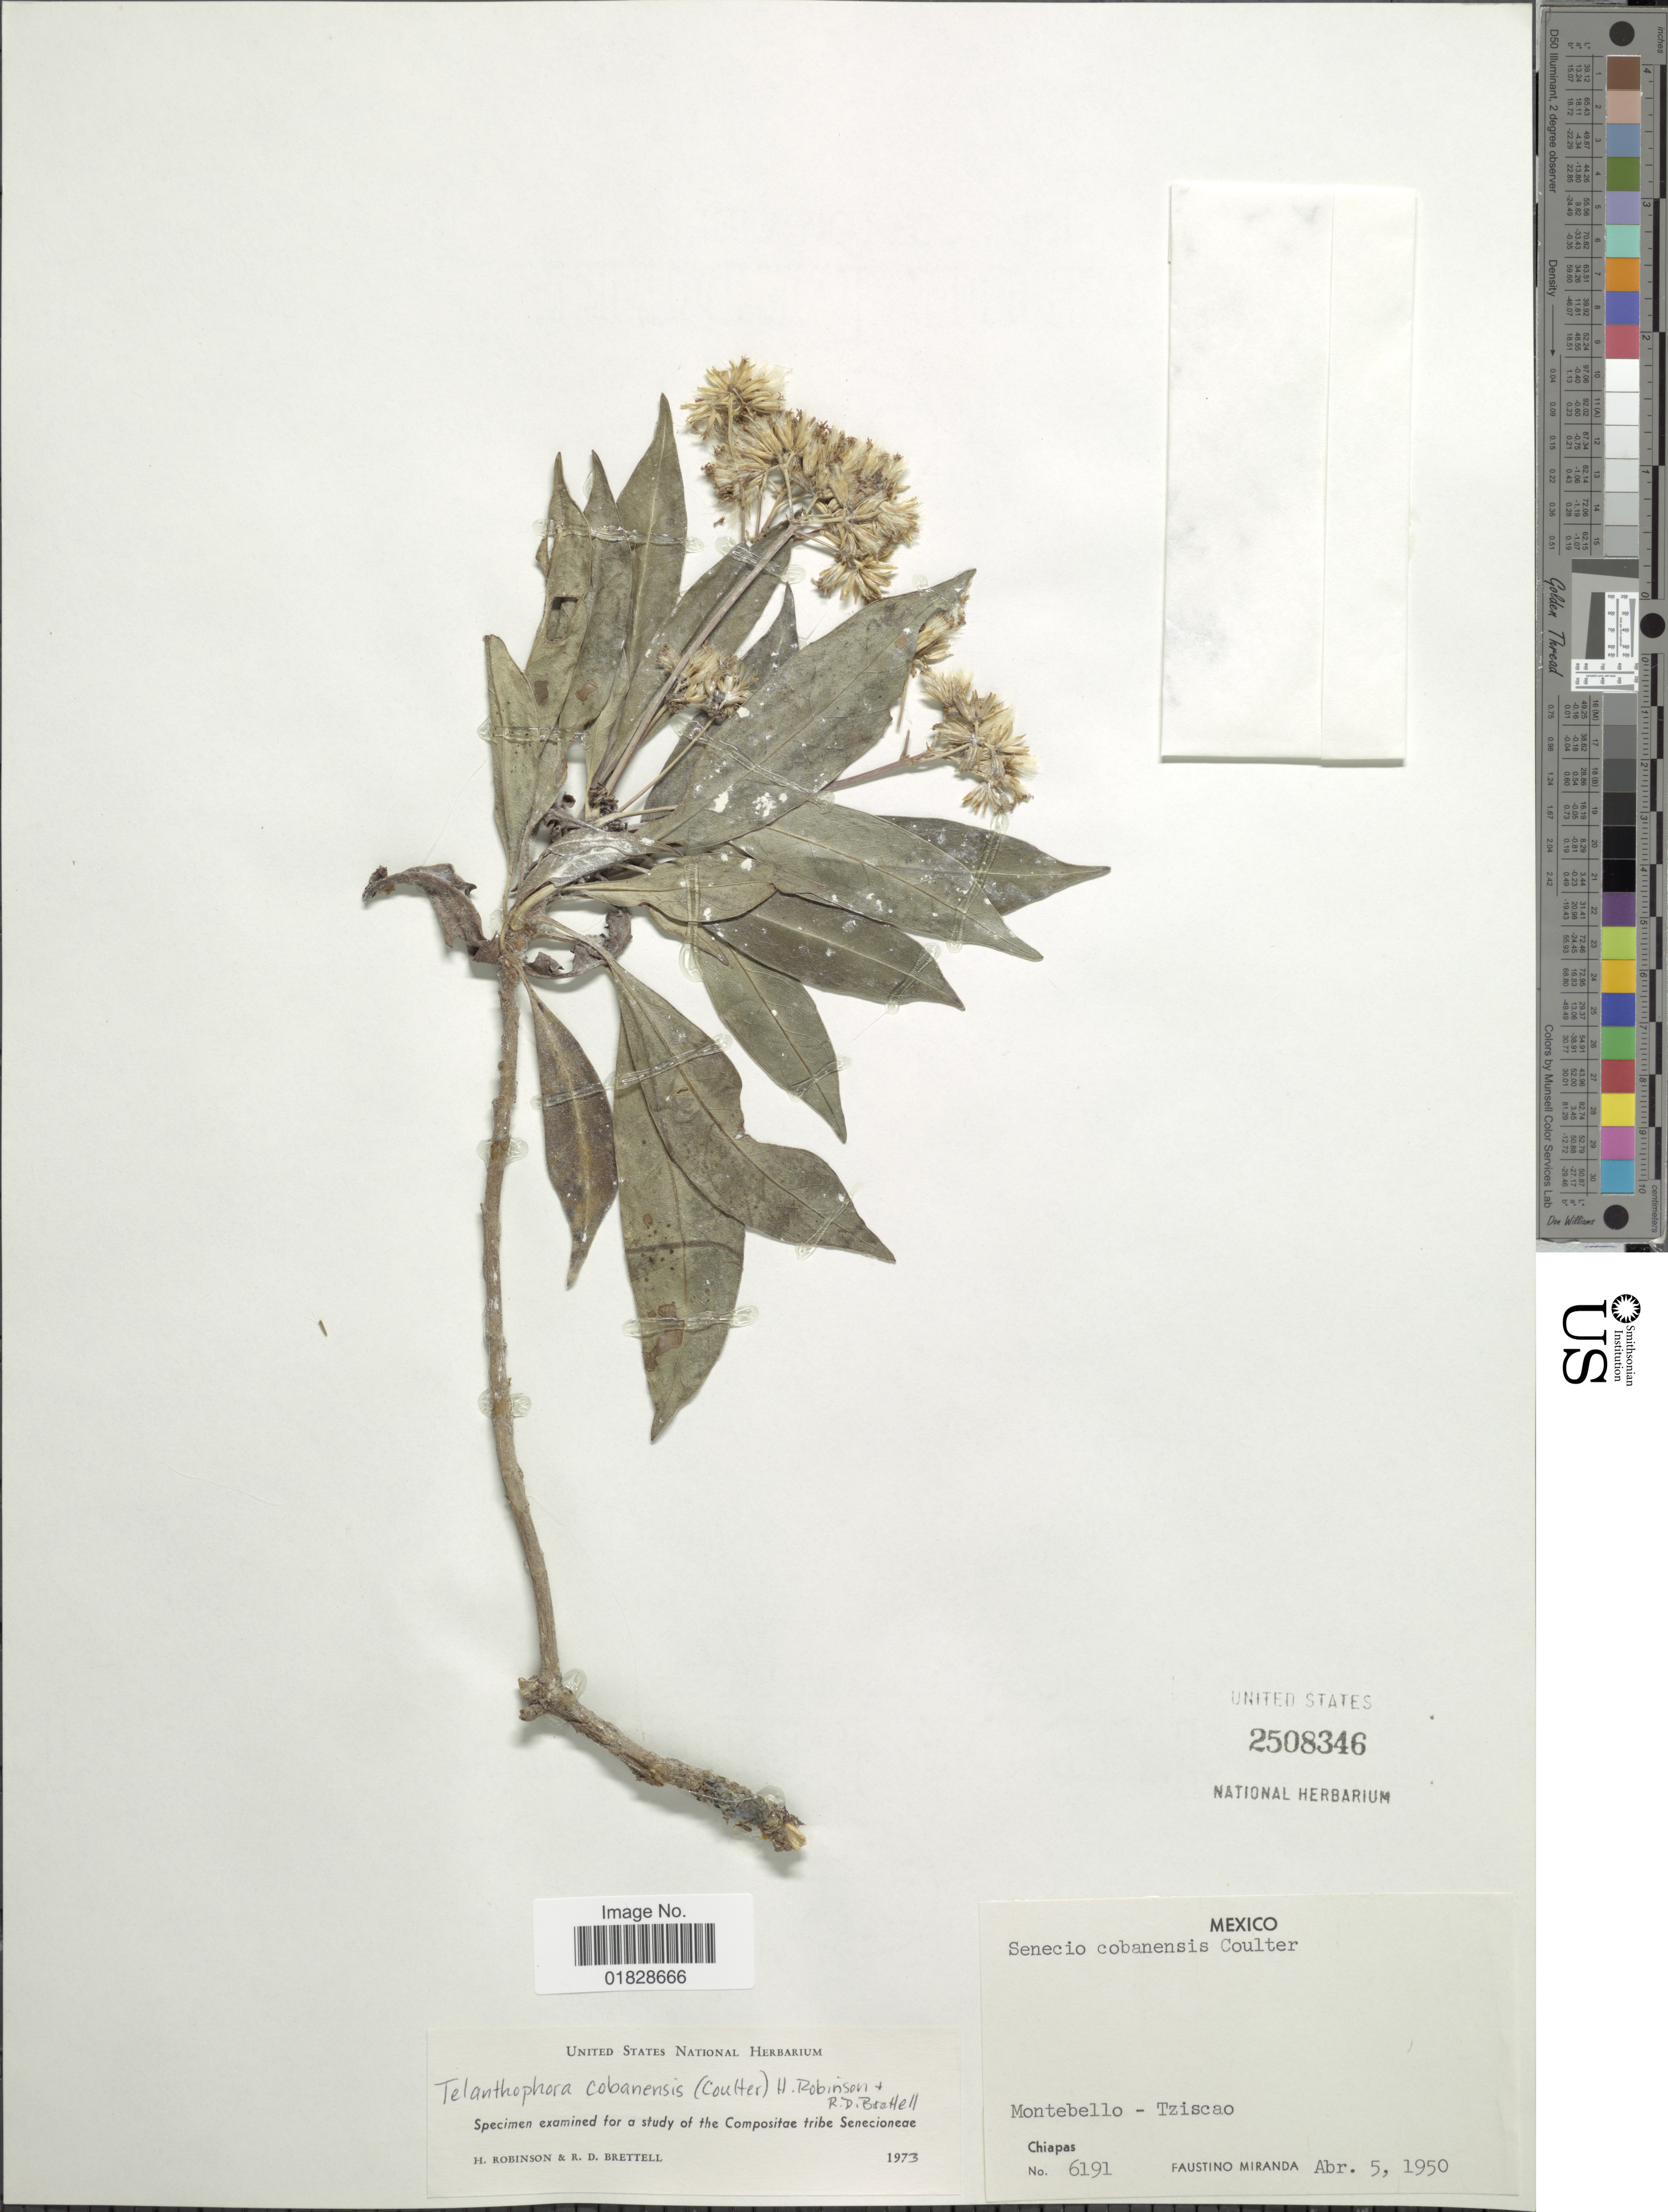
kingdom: Plantae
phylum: Tracheophyta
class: Magnoliopsida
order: Asterales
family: Asteraceae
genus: Telanthophora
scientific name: Telanthophora cobanensis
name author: (J.M. Coult.) H. Rob. & Brettell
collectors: F. Miranda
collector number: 6191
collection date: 1950-04-05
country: Mexico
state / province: Chiapas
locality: Montebello - Tziscao. Chiapas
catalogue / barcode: US 2508346